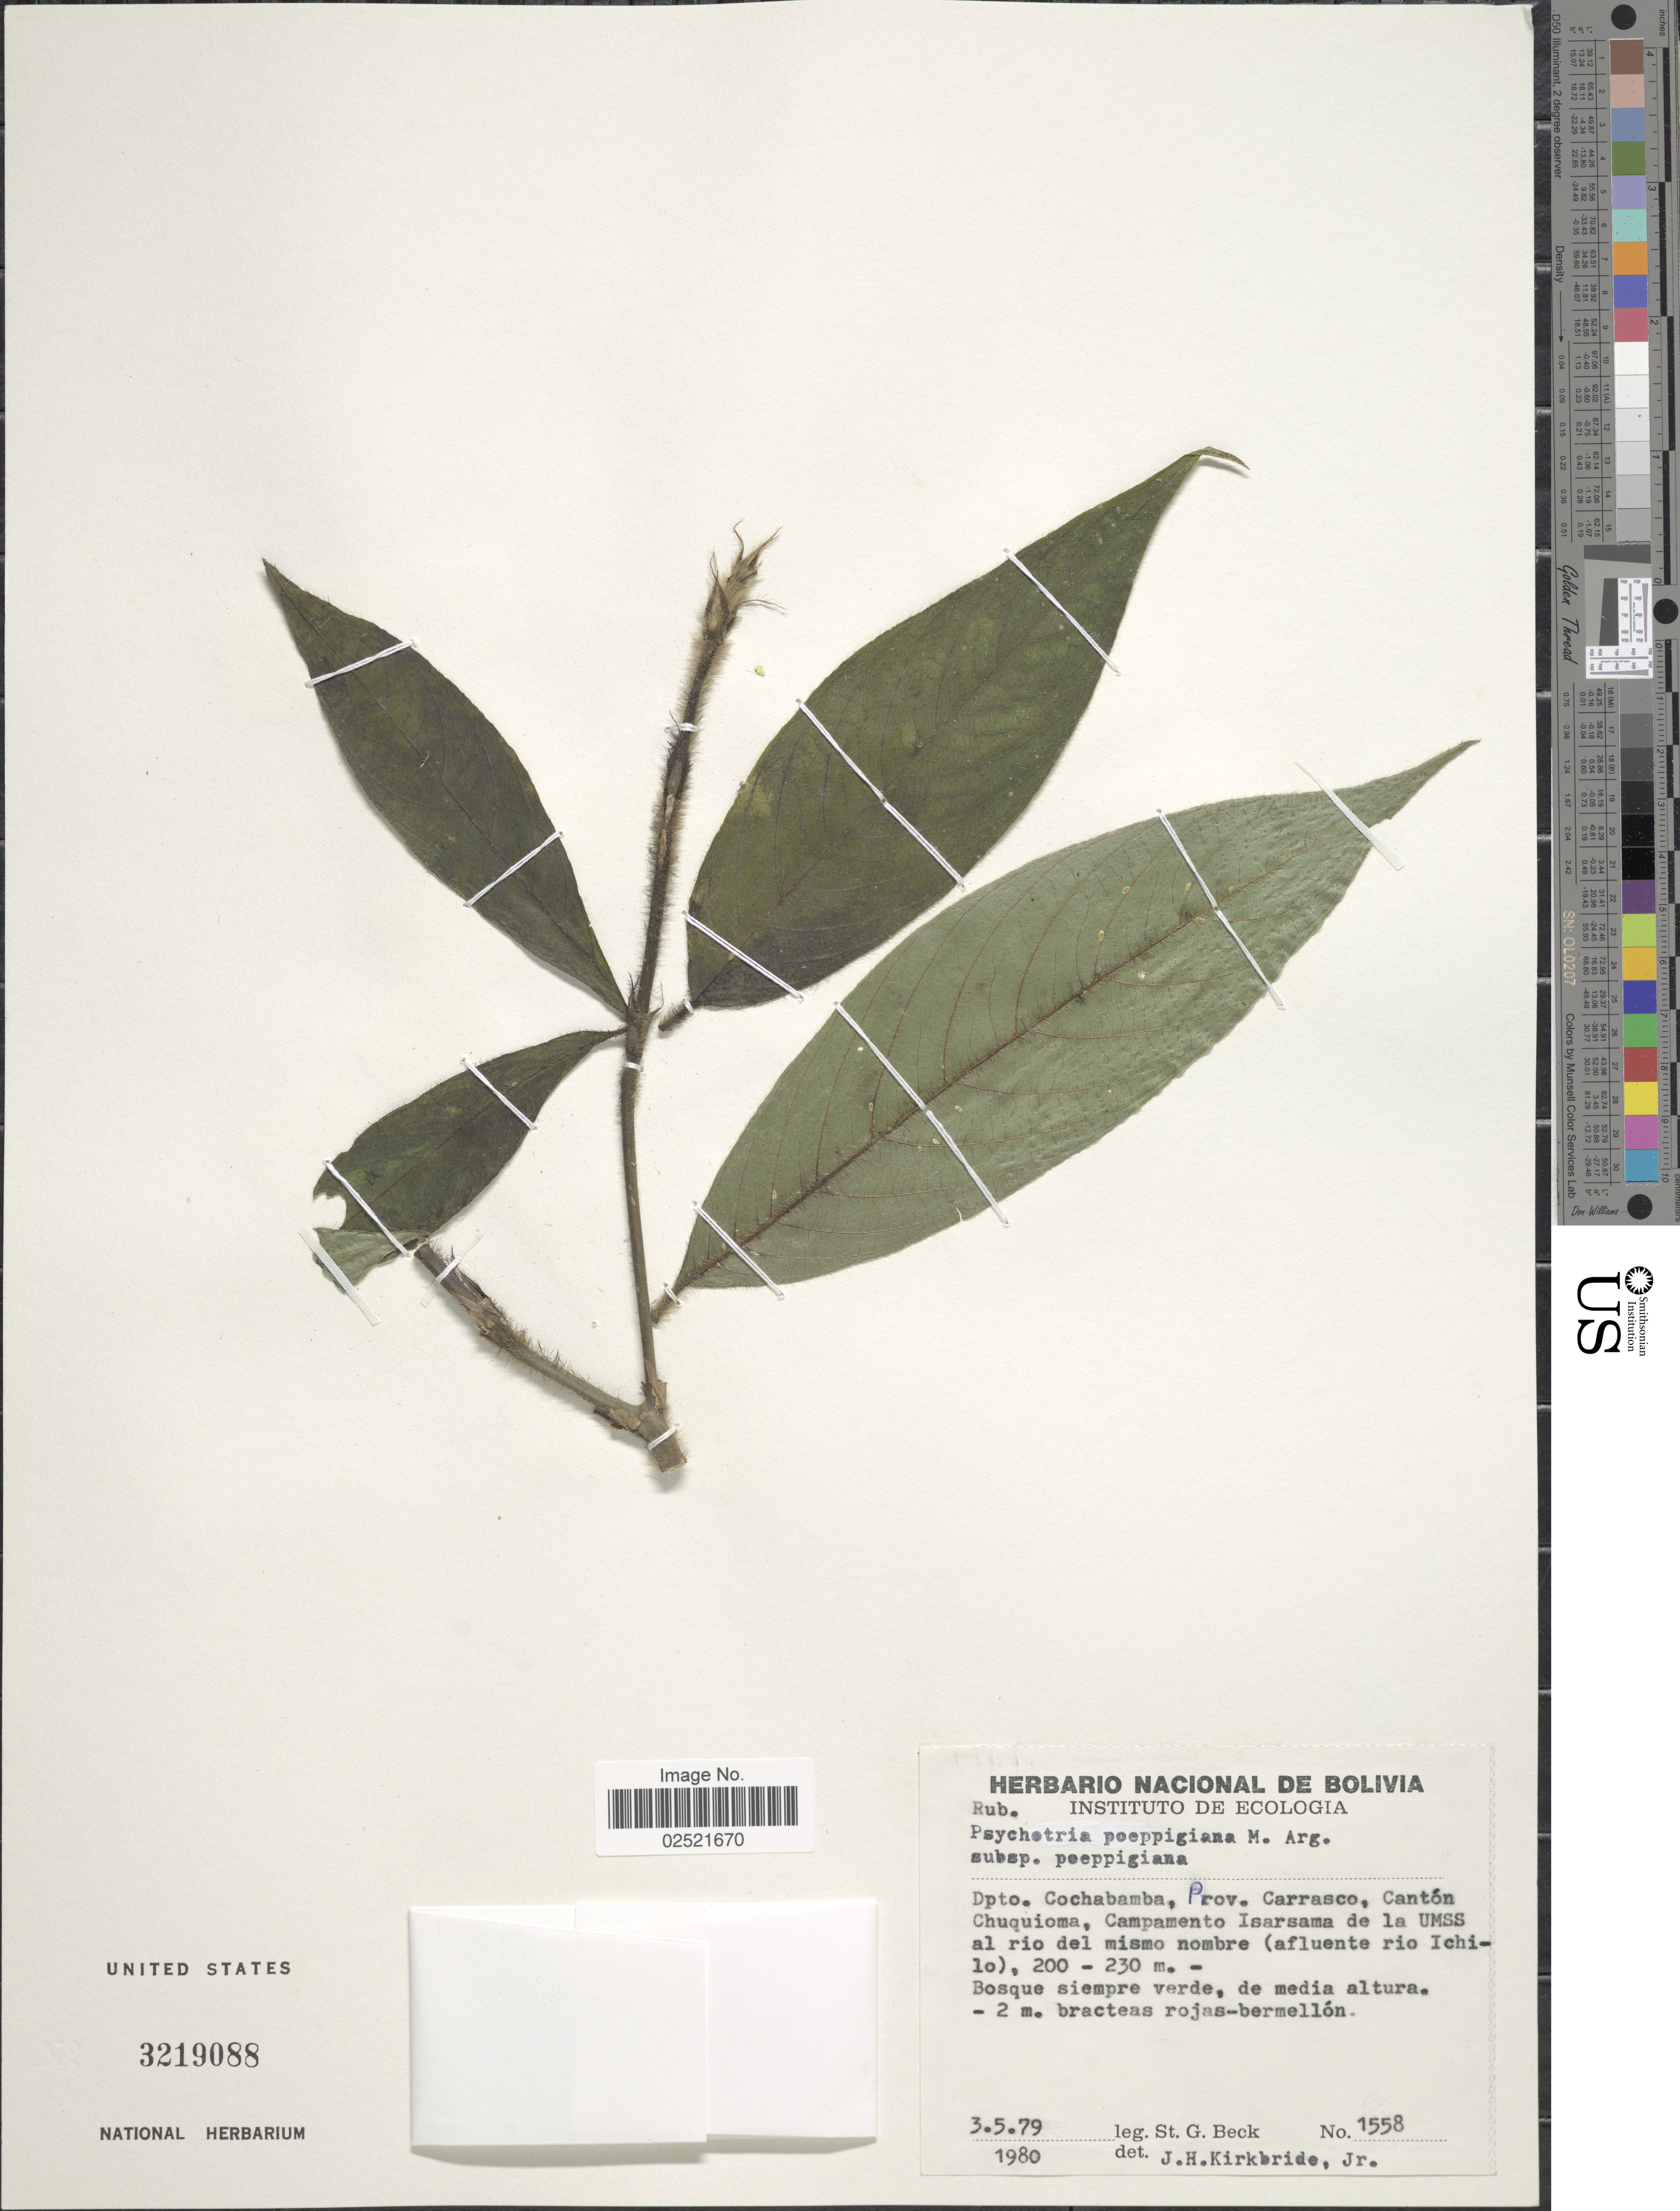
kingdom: Plantae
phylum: Tracheophyta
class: Magnoliopsida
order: Gentianales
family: Rubiaceae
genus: Psychotria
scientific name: Psychotria poeppigiana subsp. poeppigiana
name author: Müll. Arg.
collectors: S. G. Beck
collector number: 1558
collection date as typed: Transcribed d/m/y: 3/5/79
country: Bolivia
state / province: Cochabamba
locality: Prov. Carrasco, Canton Chuquioma, Campamento Isarsama de la UMSS al rio del mismo nombre (afluente Rio Ichilo)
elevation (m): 200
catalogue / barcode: US 3219088